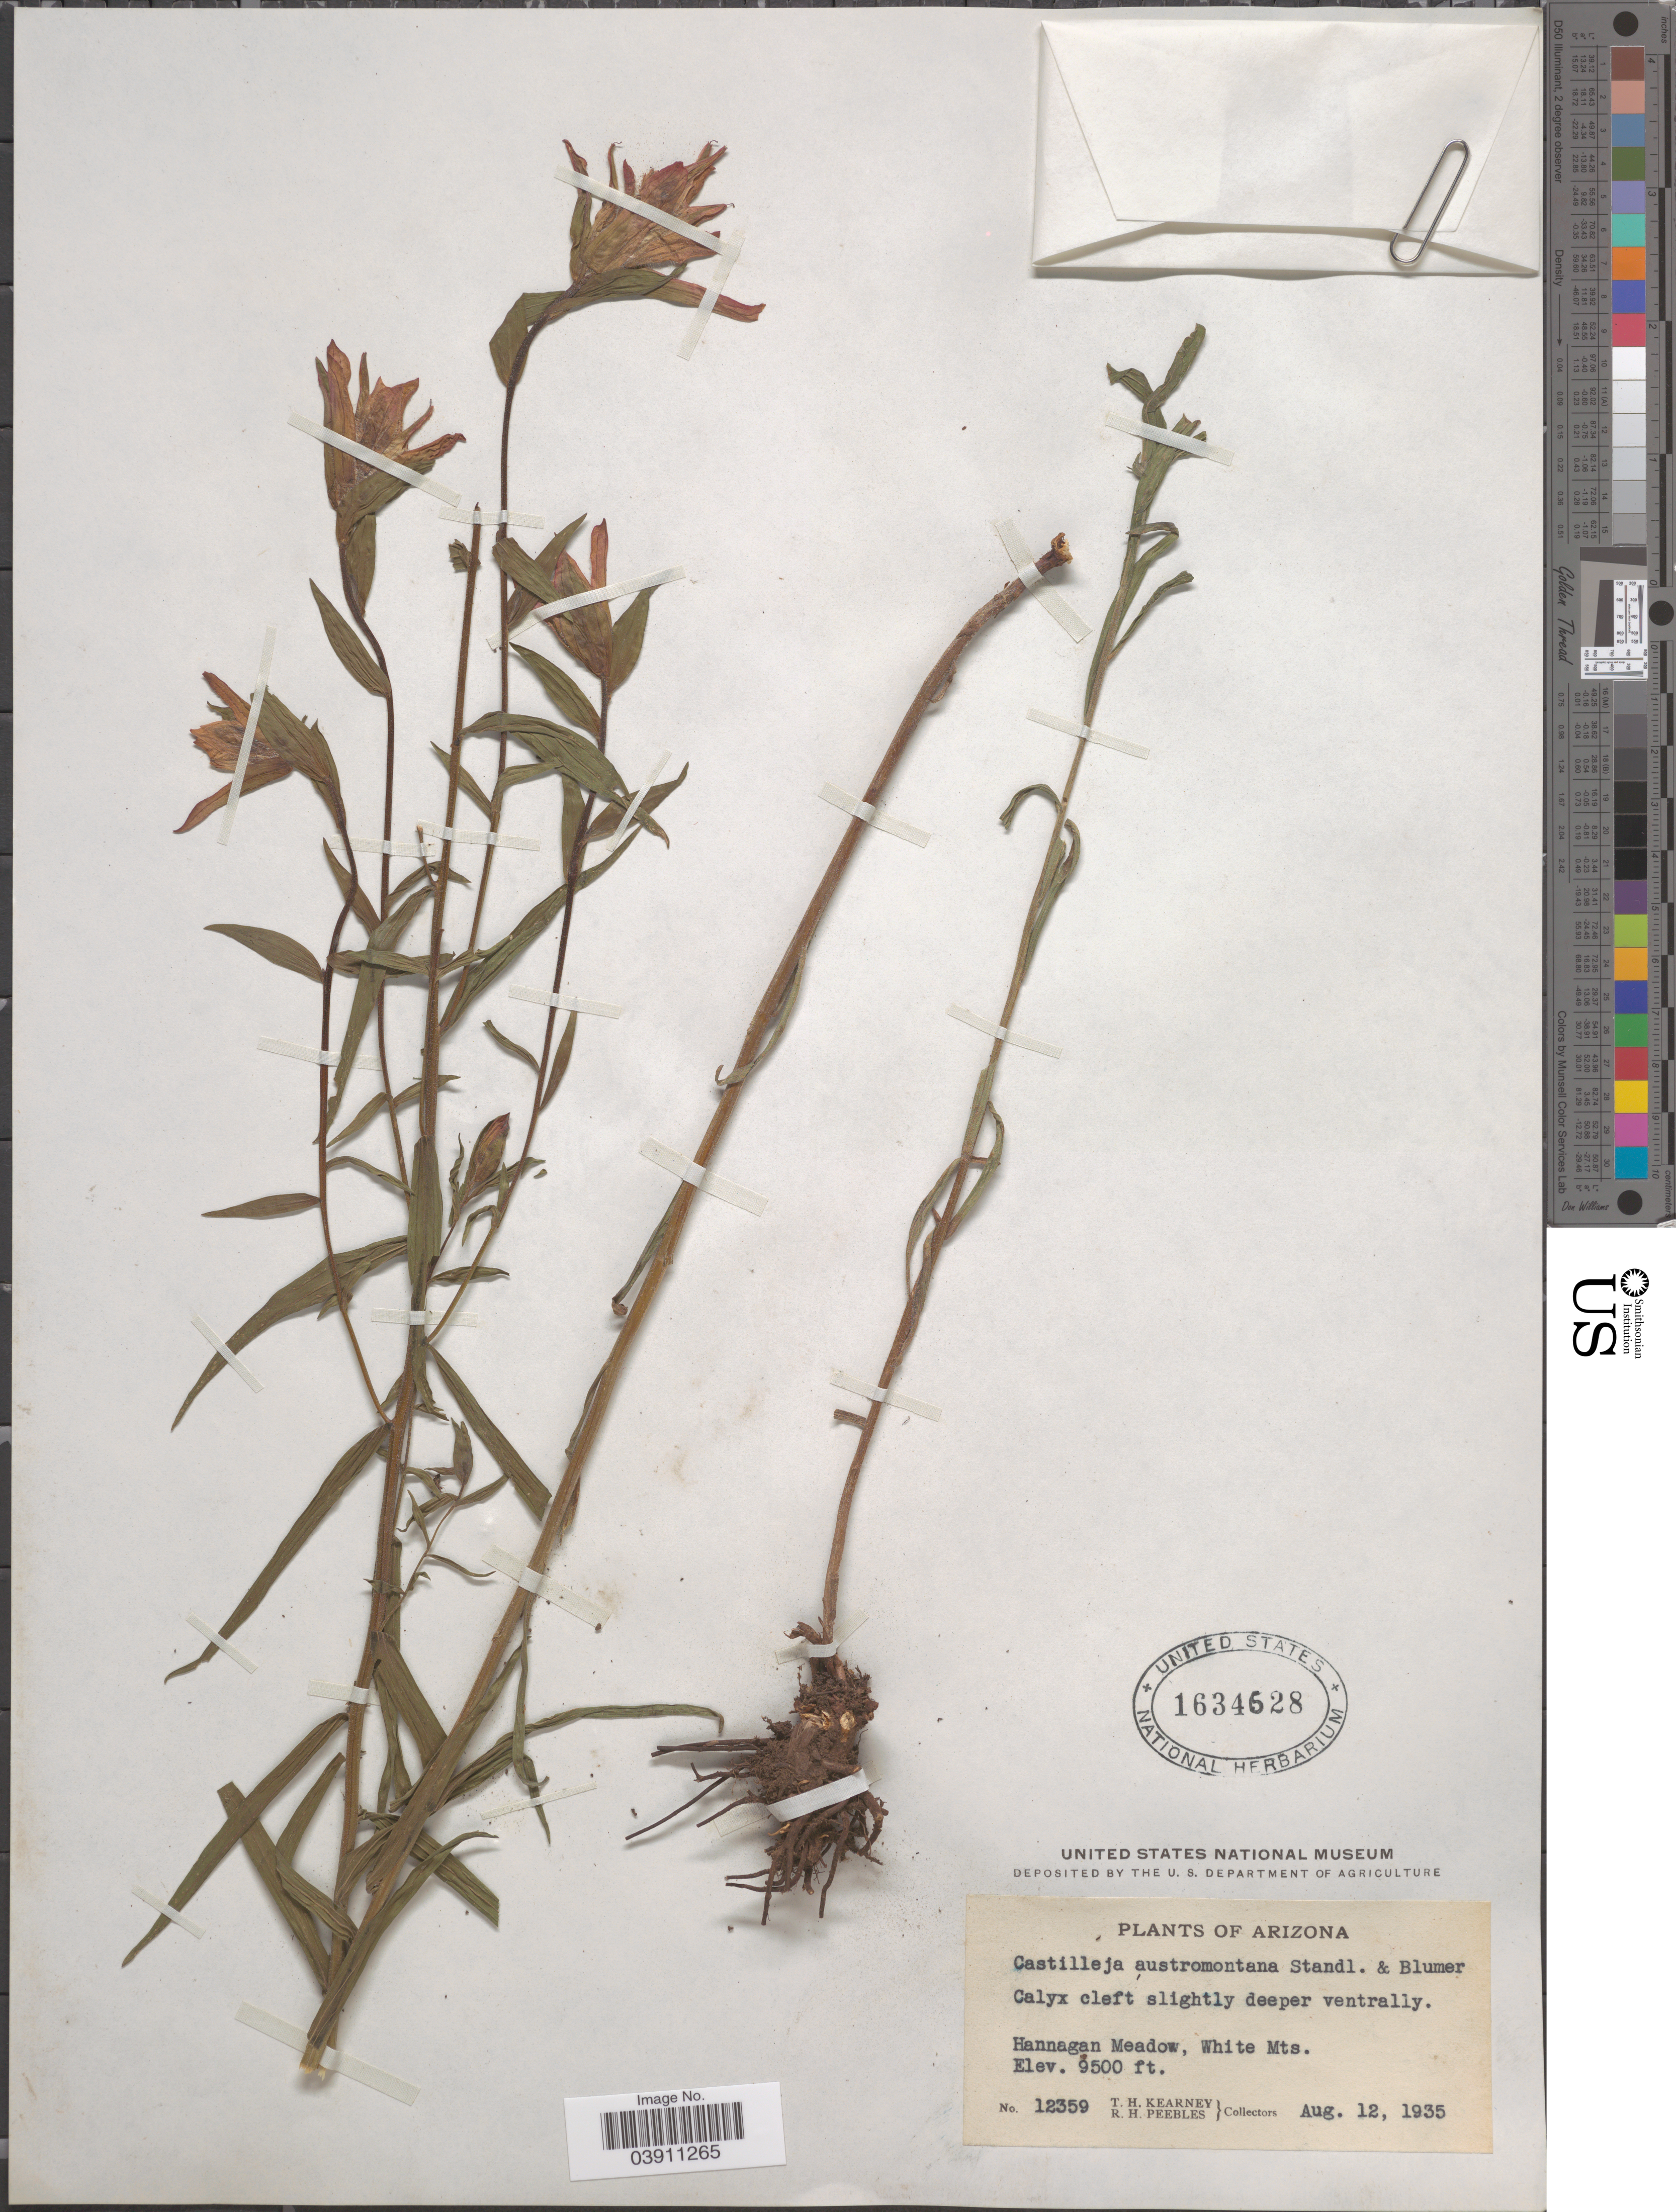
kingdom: Plantae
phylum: Tracheophyta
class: Magnoliopsida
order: Lamiales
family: Orobanchaceae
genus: Castilleja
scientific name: Castilleja austromontana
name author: Standl. & Blumer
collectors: T. H. Kearney & R. H. Peebles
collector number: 12359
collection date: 1935-08-12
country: United States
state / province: Arizona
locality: Hannagan Meadow, White Mts.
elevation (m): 2896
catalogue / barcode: US 1634628